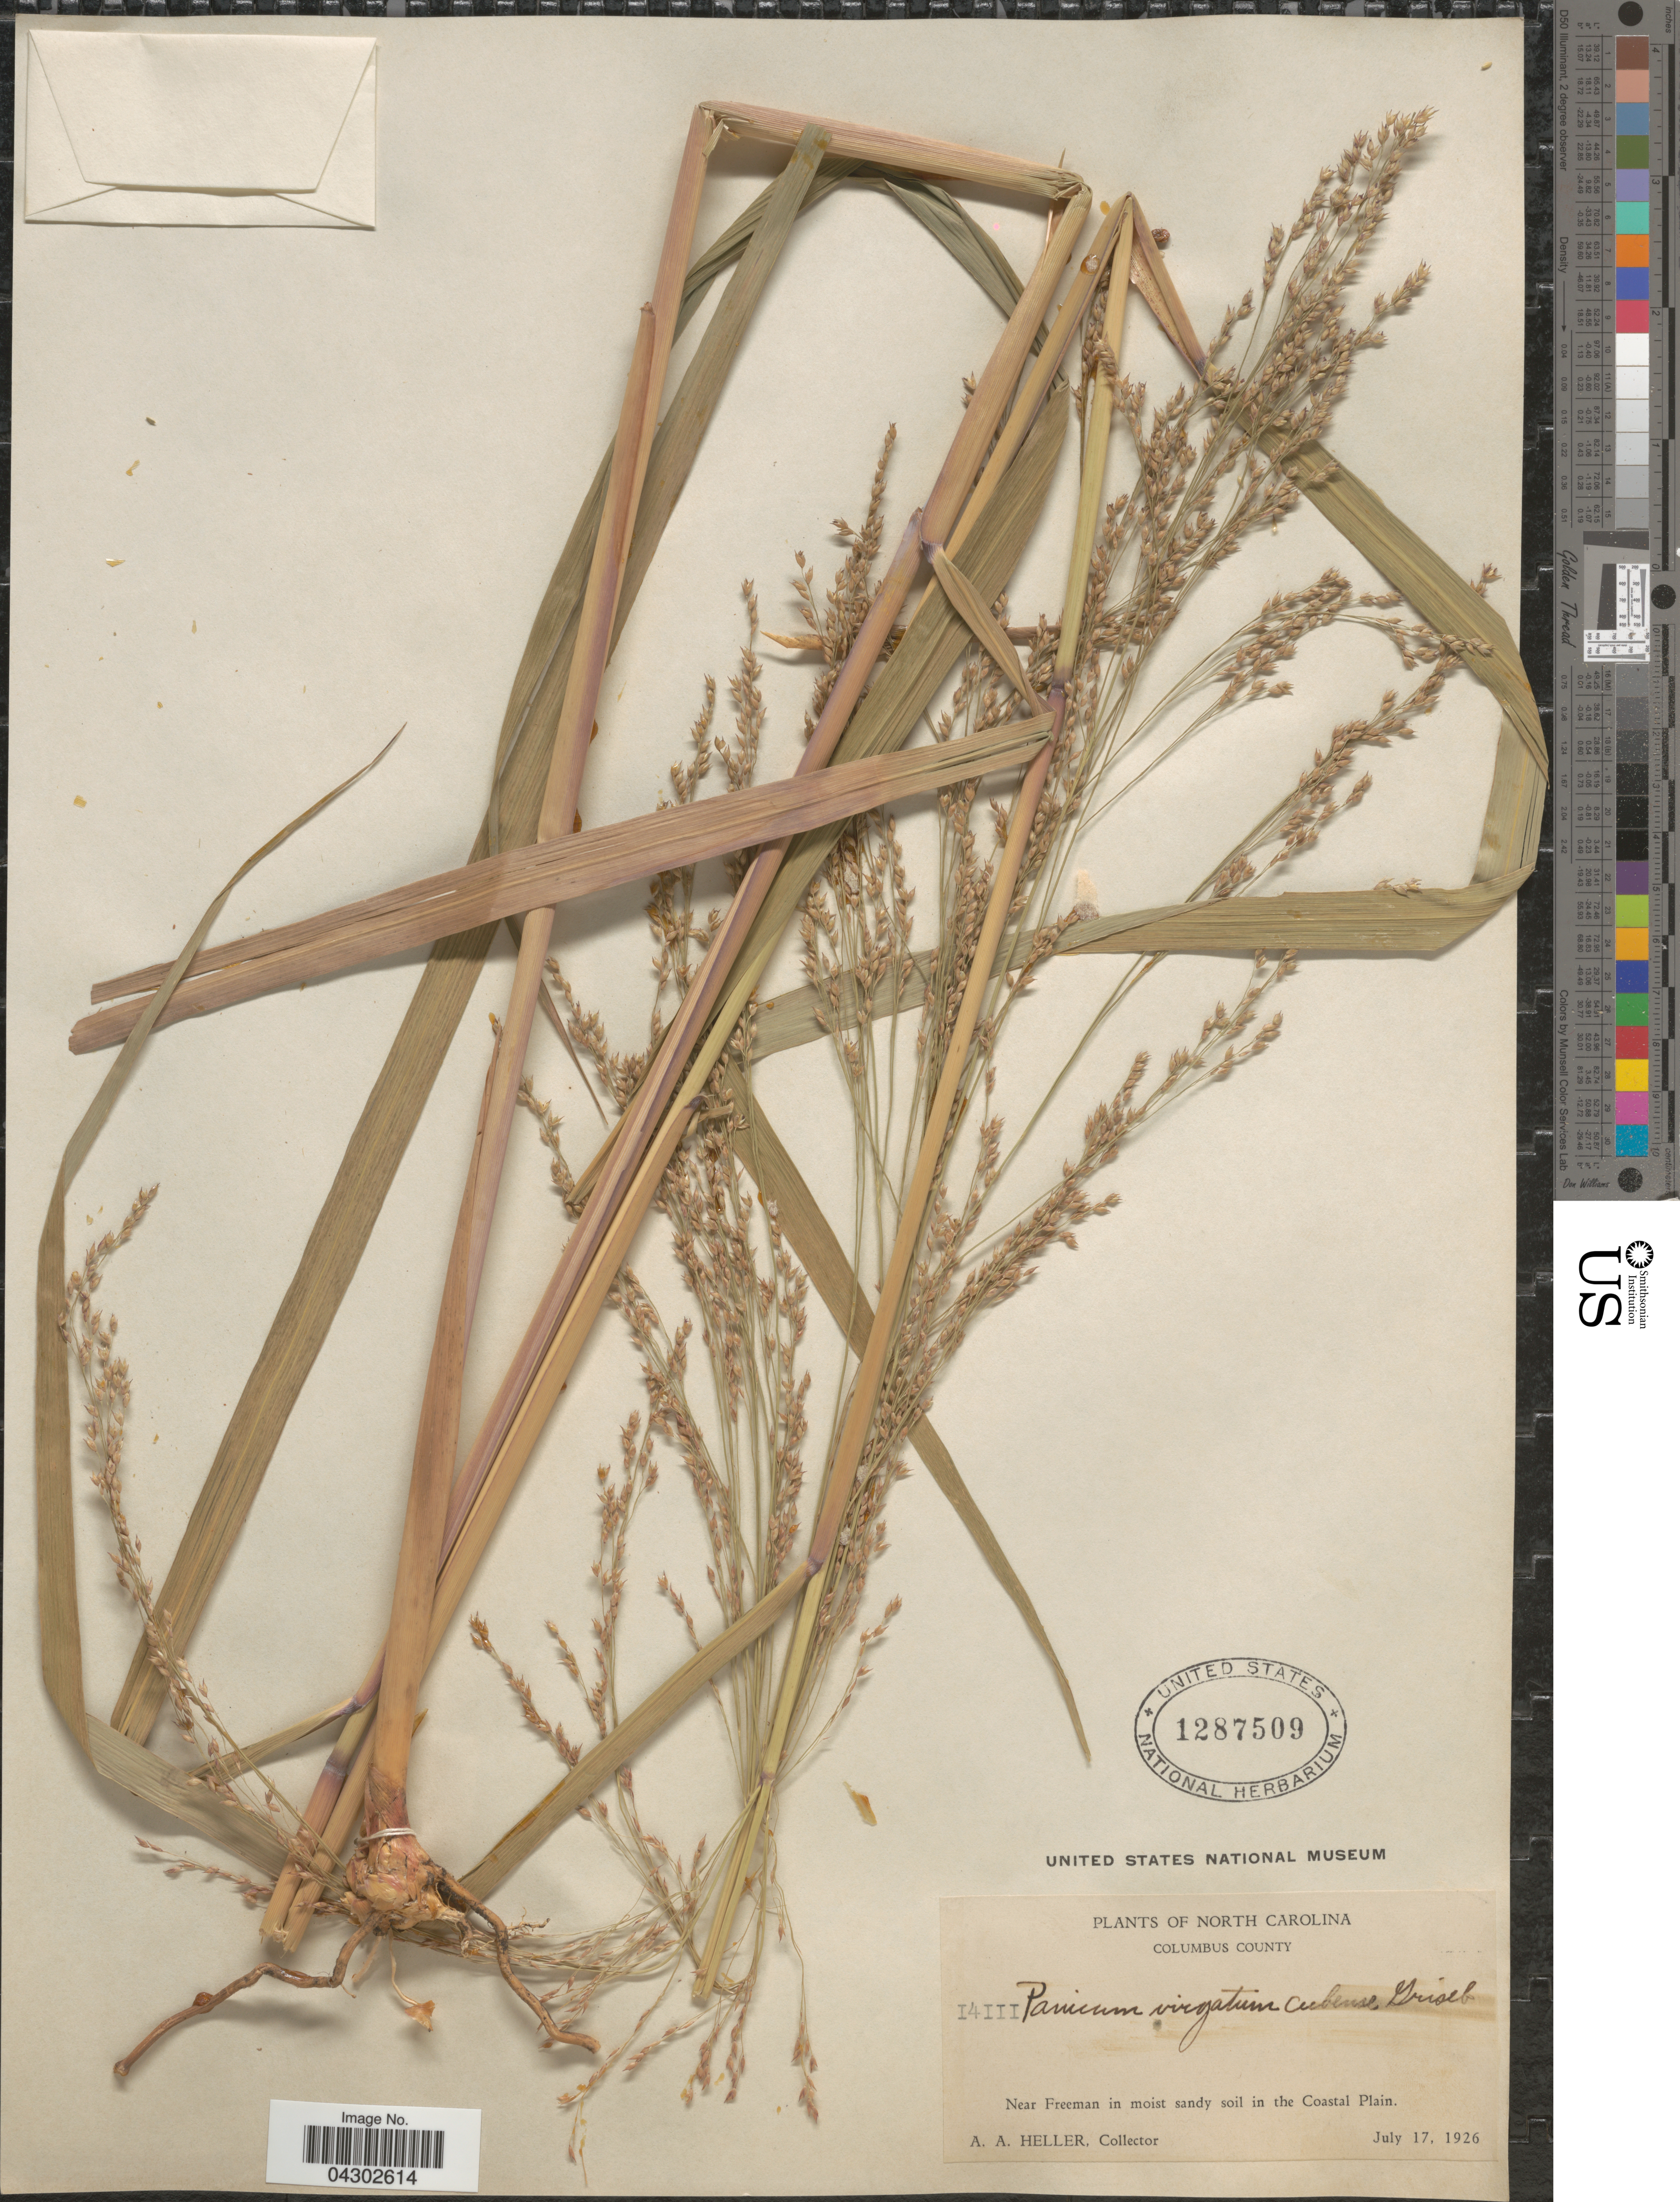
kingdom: Plantae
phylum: Tracheophyta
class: Liliopsida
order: Poales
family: Poaceae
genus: Panicum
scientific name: Panicum virgatum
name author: L.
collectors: A. A. Heller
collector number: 14111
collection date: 1926-07-17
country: United States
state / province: North Carolina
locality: Columbus County. Near Freeman in moist sandy soil in the Coastal Plain.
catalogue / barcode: US 1287509